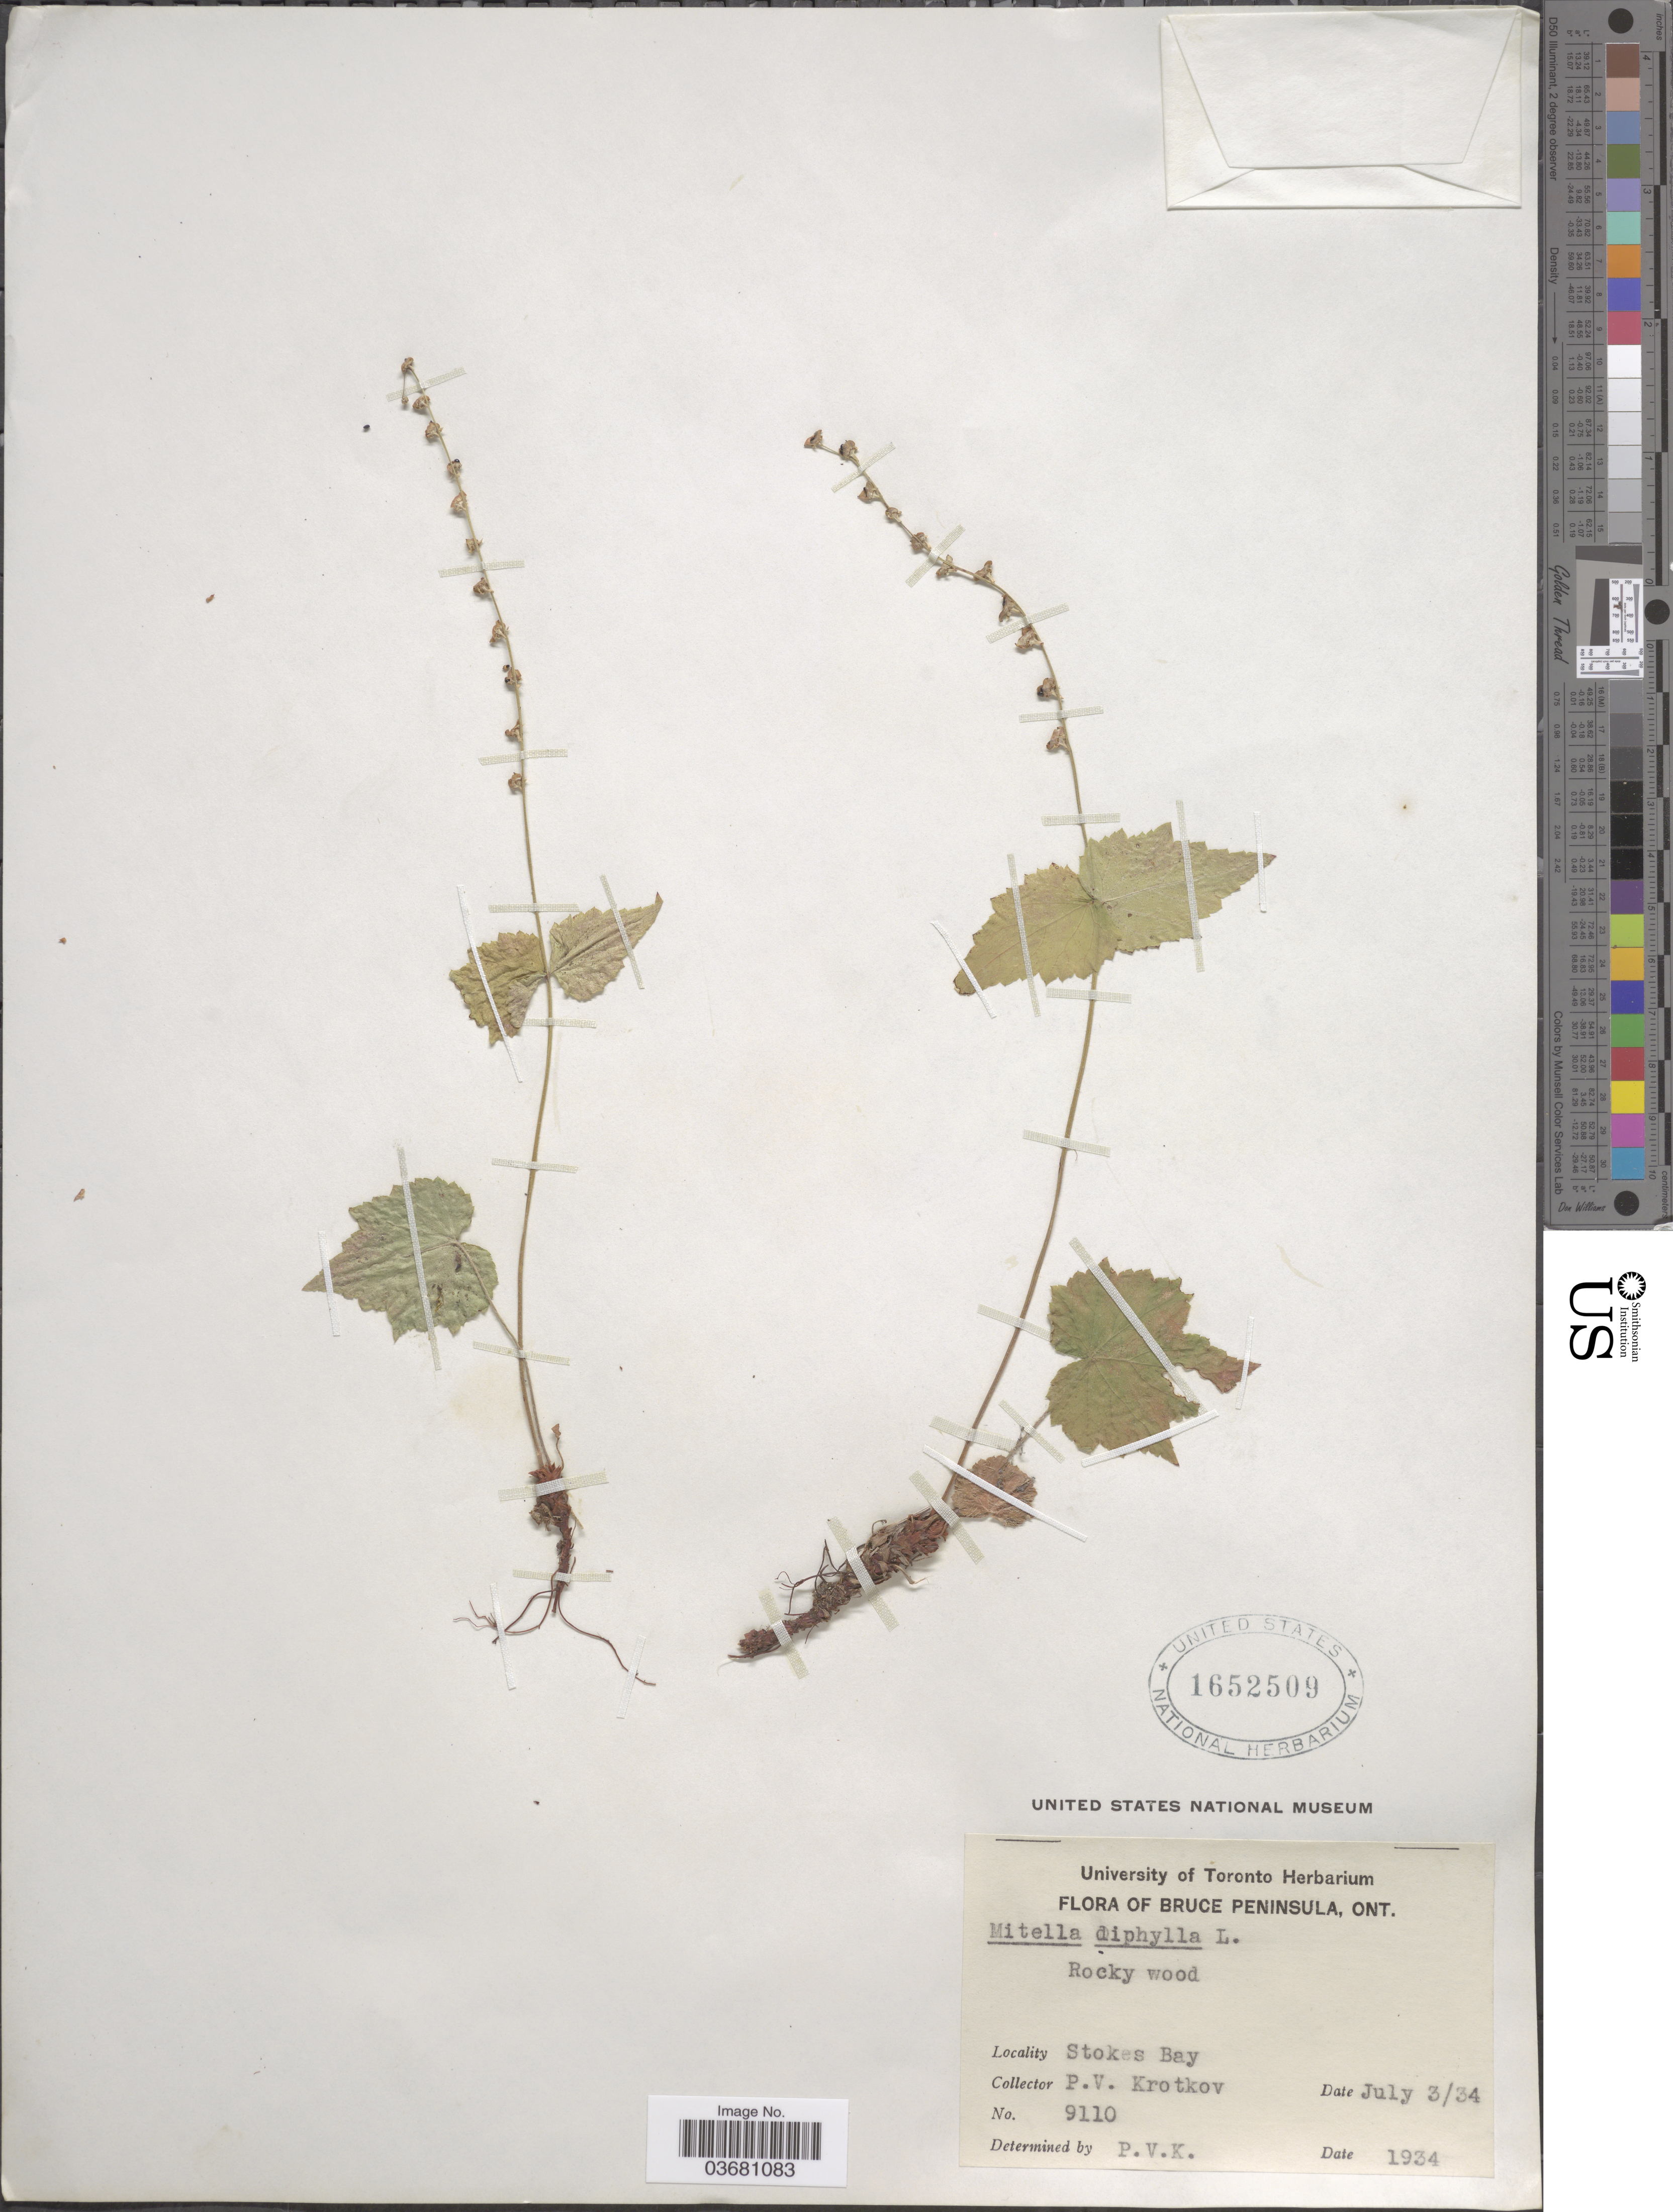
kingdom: Plantae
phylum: Tracheophyta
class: Magnoliopsida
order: Saxifragales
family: Saxifragaceae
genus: Mitella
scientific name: Mitella diphylla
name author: L.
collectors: P. V. Krotkov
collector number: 9110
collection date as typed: Transcribed d/m/y: 3/7/34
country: Canada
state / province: Ontario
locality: Bruce Peninsula. Rocky wood. Stokes Bay.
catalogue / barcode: US 1652509